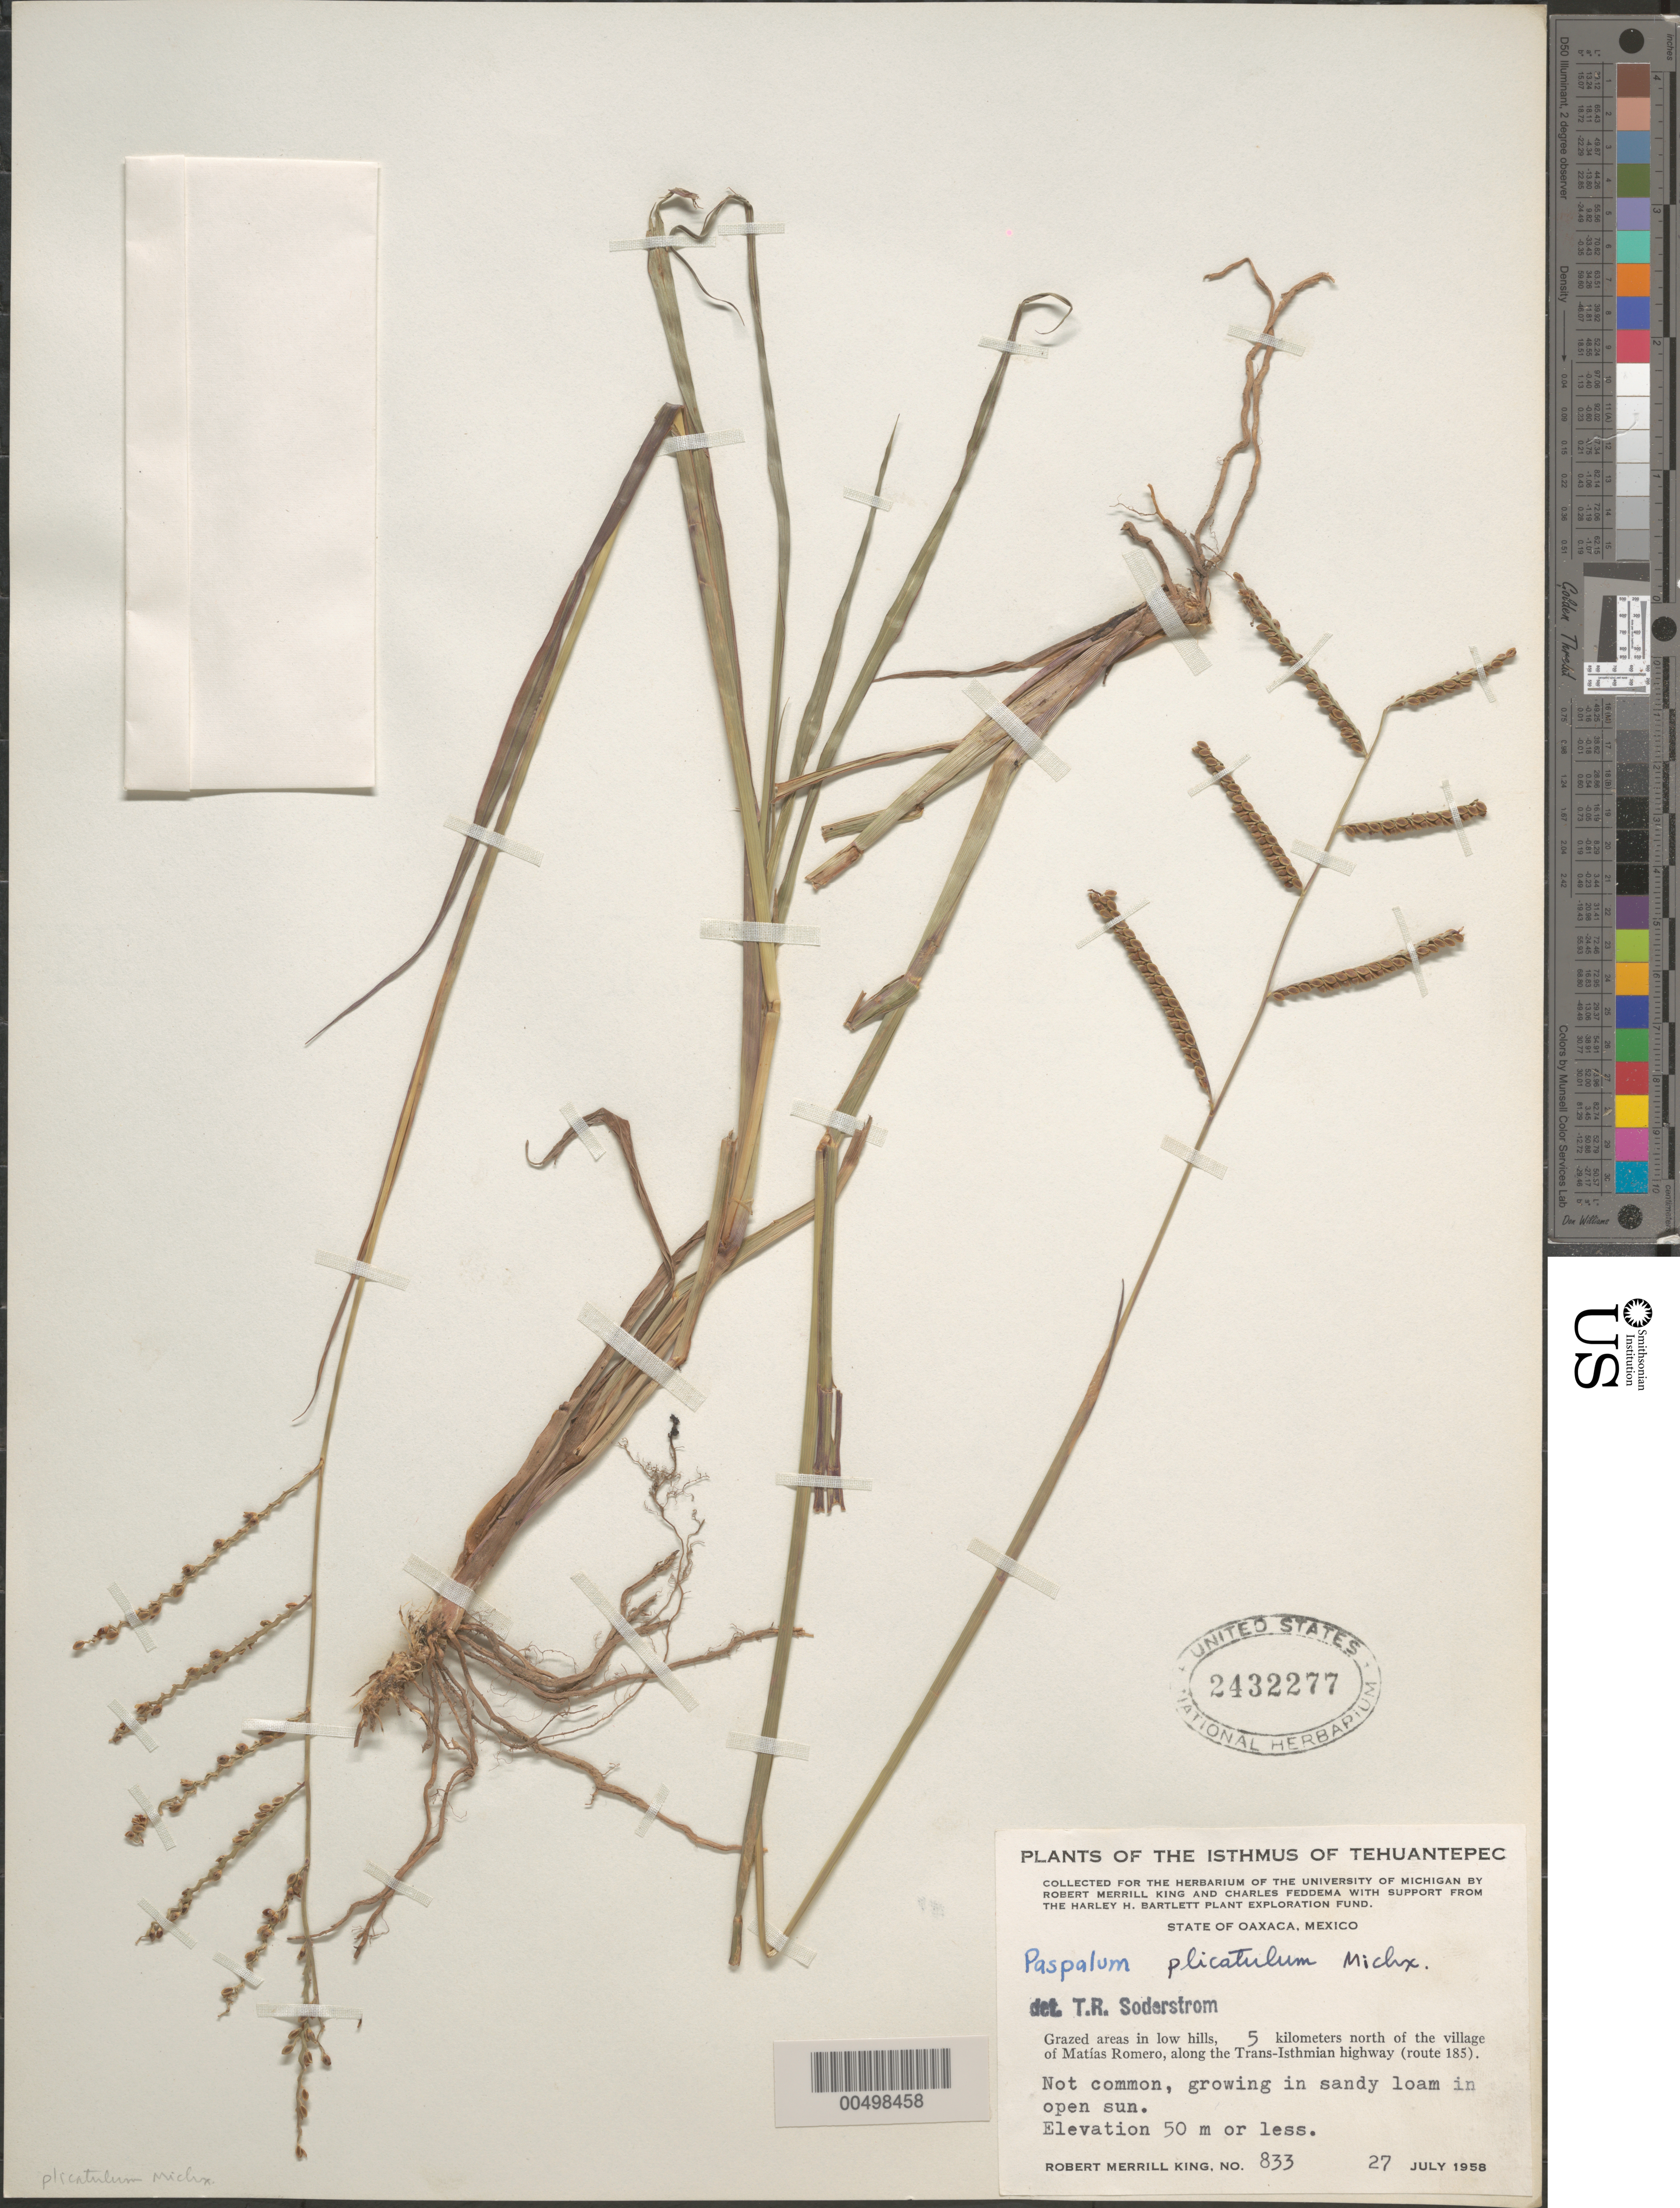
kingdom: Plantae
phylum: Tracheophyta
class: Liliopsida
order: Poales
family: Poaceae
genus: Paspalum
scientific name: Paspalum plicatulum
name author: Michx.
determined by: Soderstrom, T. R.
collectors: R. M. King & C. Feddema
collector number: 833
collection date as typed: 27 Jul 1958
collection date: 1958-07-27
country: Mexico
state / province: Oaxaca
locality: Isthmus of Tehuantepec, 5 km N of the village of Mat¡as Romero, along the Trans-Isthmian hwy (route 185)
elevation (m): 0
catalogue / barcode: US 2432277